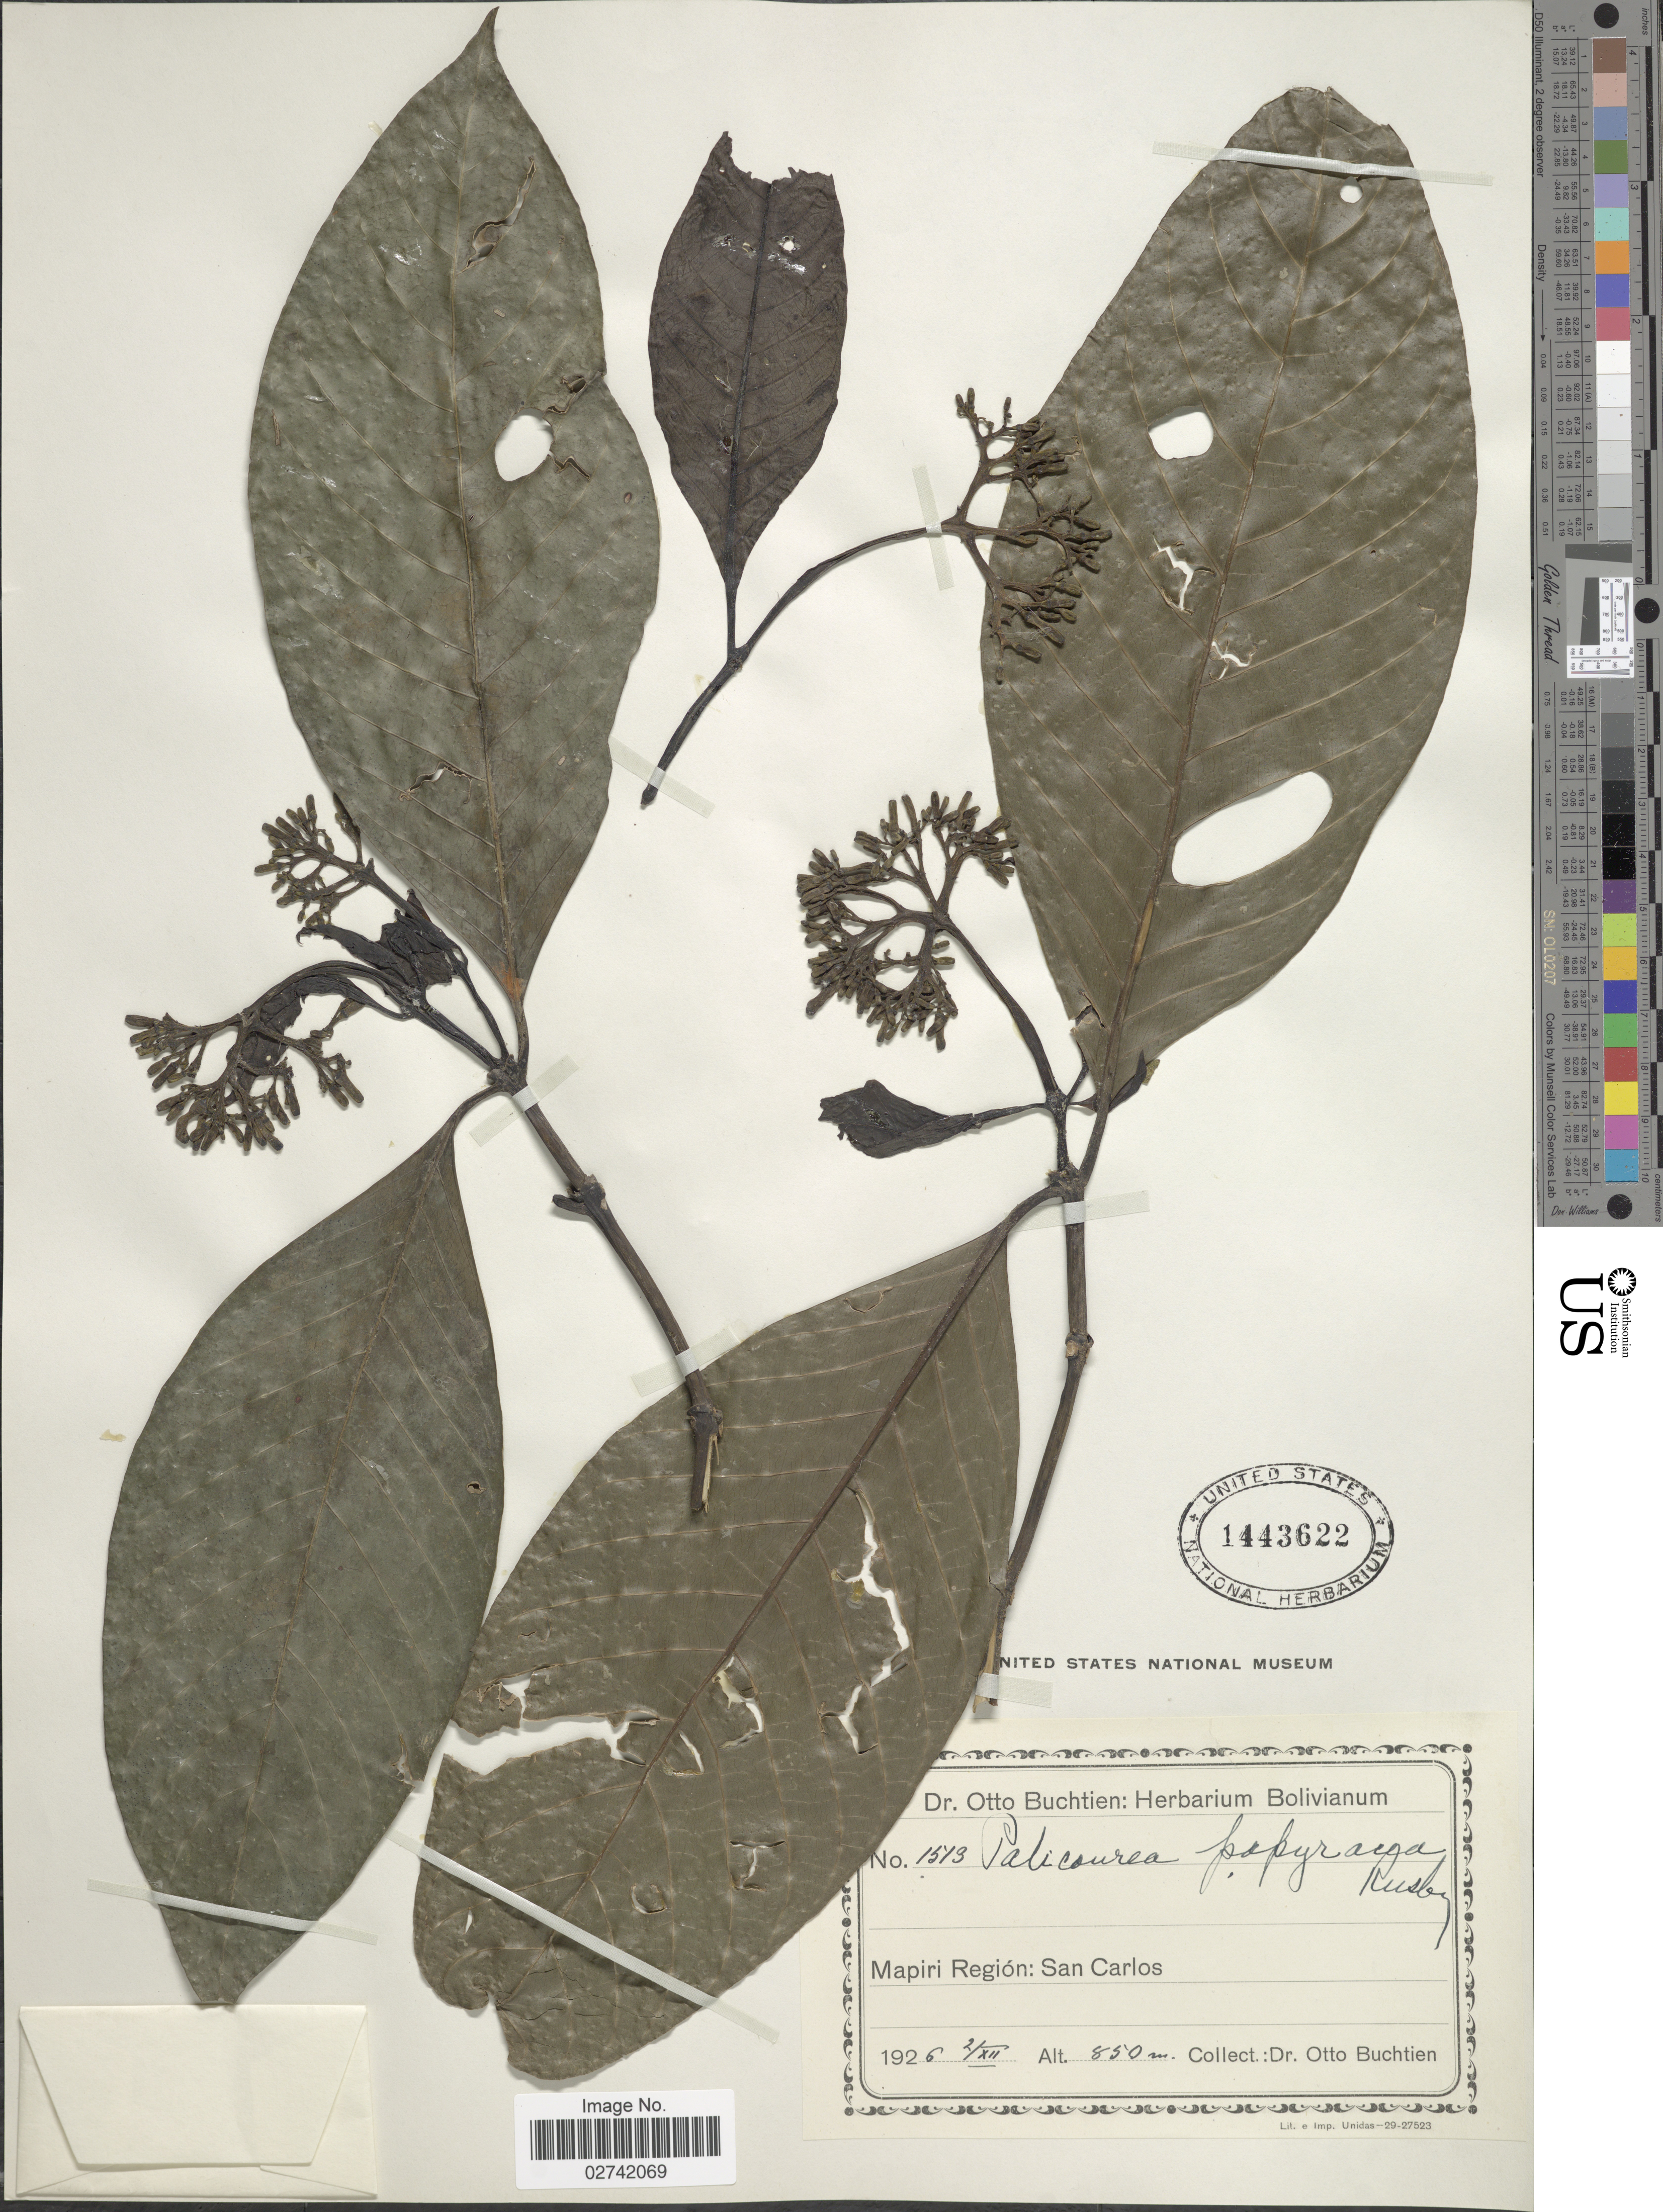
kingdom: Plantae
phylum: Tracheophyta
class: Magnoliopsida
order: Gentianales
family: Rubiaceae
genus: Palicourea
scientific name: Palicourea papyracea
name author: Rusby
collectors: O. Buchtien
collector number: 1513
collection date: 1926-12-02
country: Bolivia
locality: Mapiri Region: San Carlos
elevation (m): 850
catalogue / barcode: US 1443622